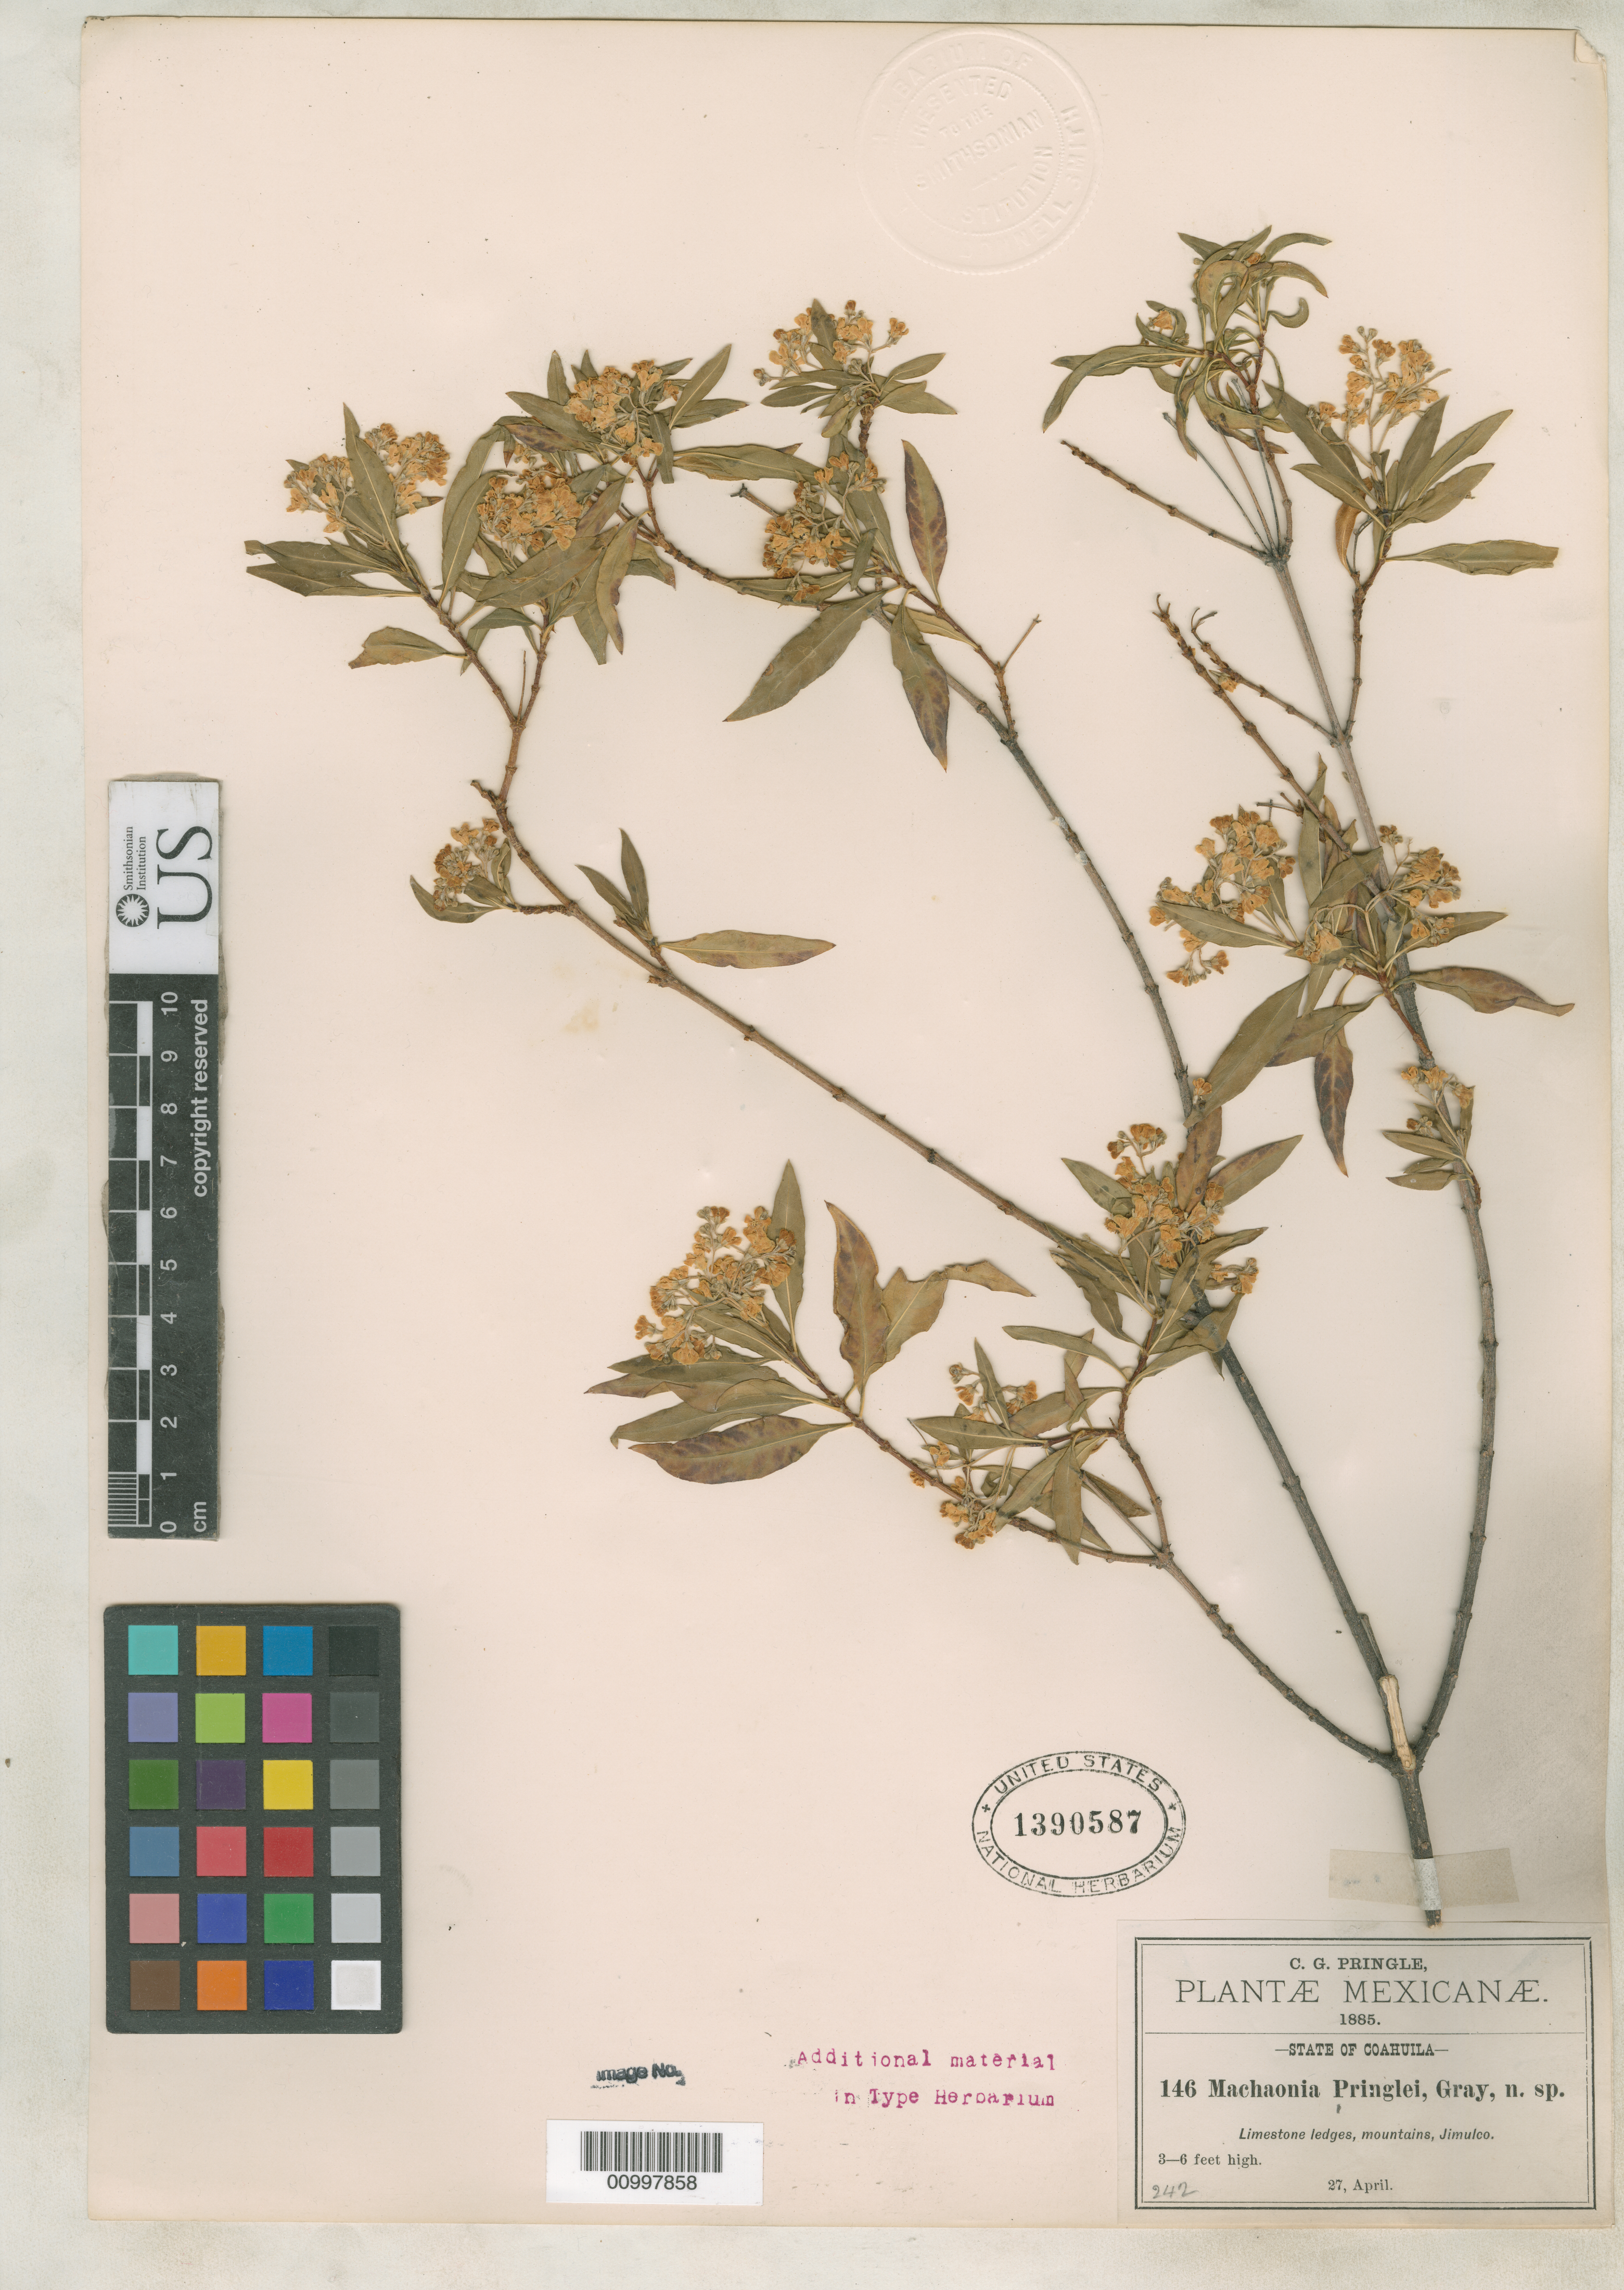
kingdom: Plantae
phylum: Tracheophyta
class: Magnoliopsida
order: Gentianales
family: Rubiaceae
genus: Machaonia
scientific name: Machaonia pringlei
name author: A. Gray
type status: Isotype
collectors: C. G. Pringle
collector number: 146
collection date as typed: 27 Apr 1885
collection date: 1885-04-27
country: Mexico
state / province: Coahuila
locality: Limestone ledges, mountains, Jimulco.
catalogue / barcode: US 1390587